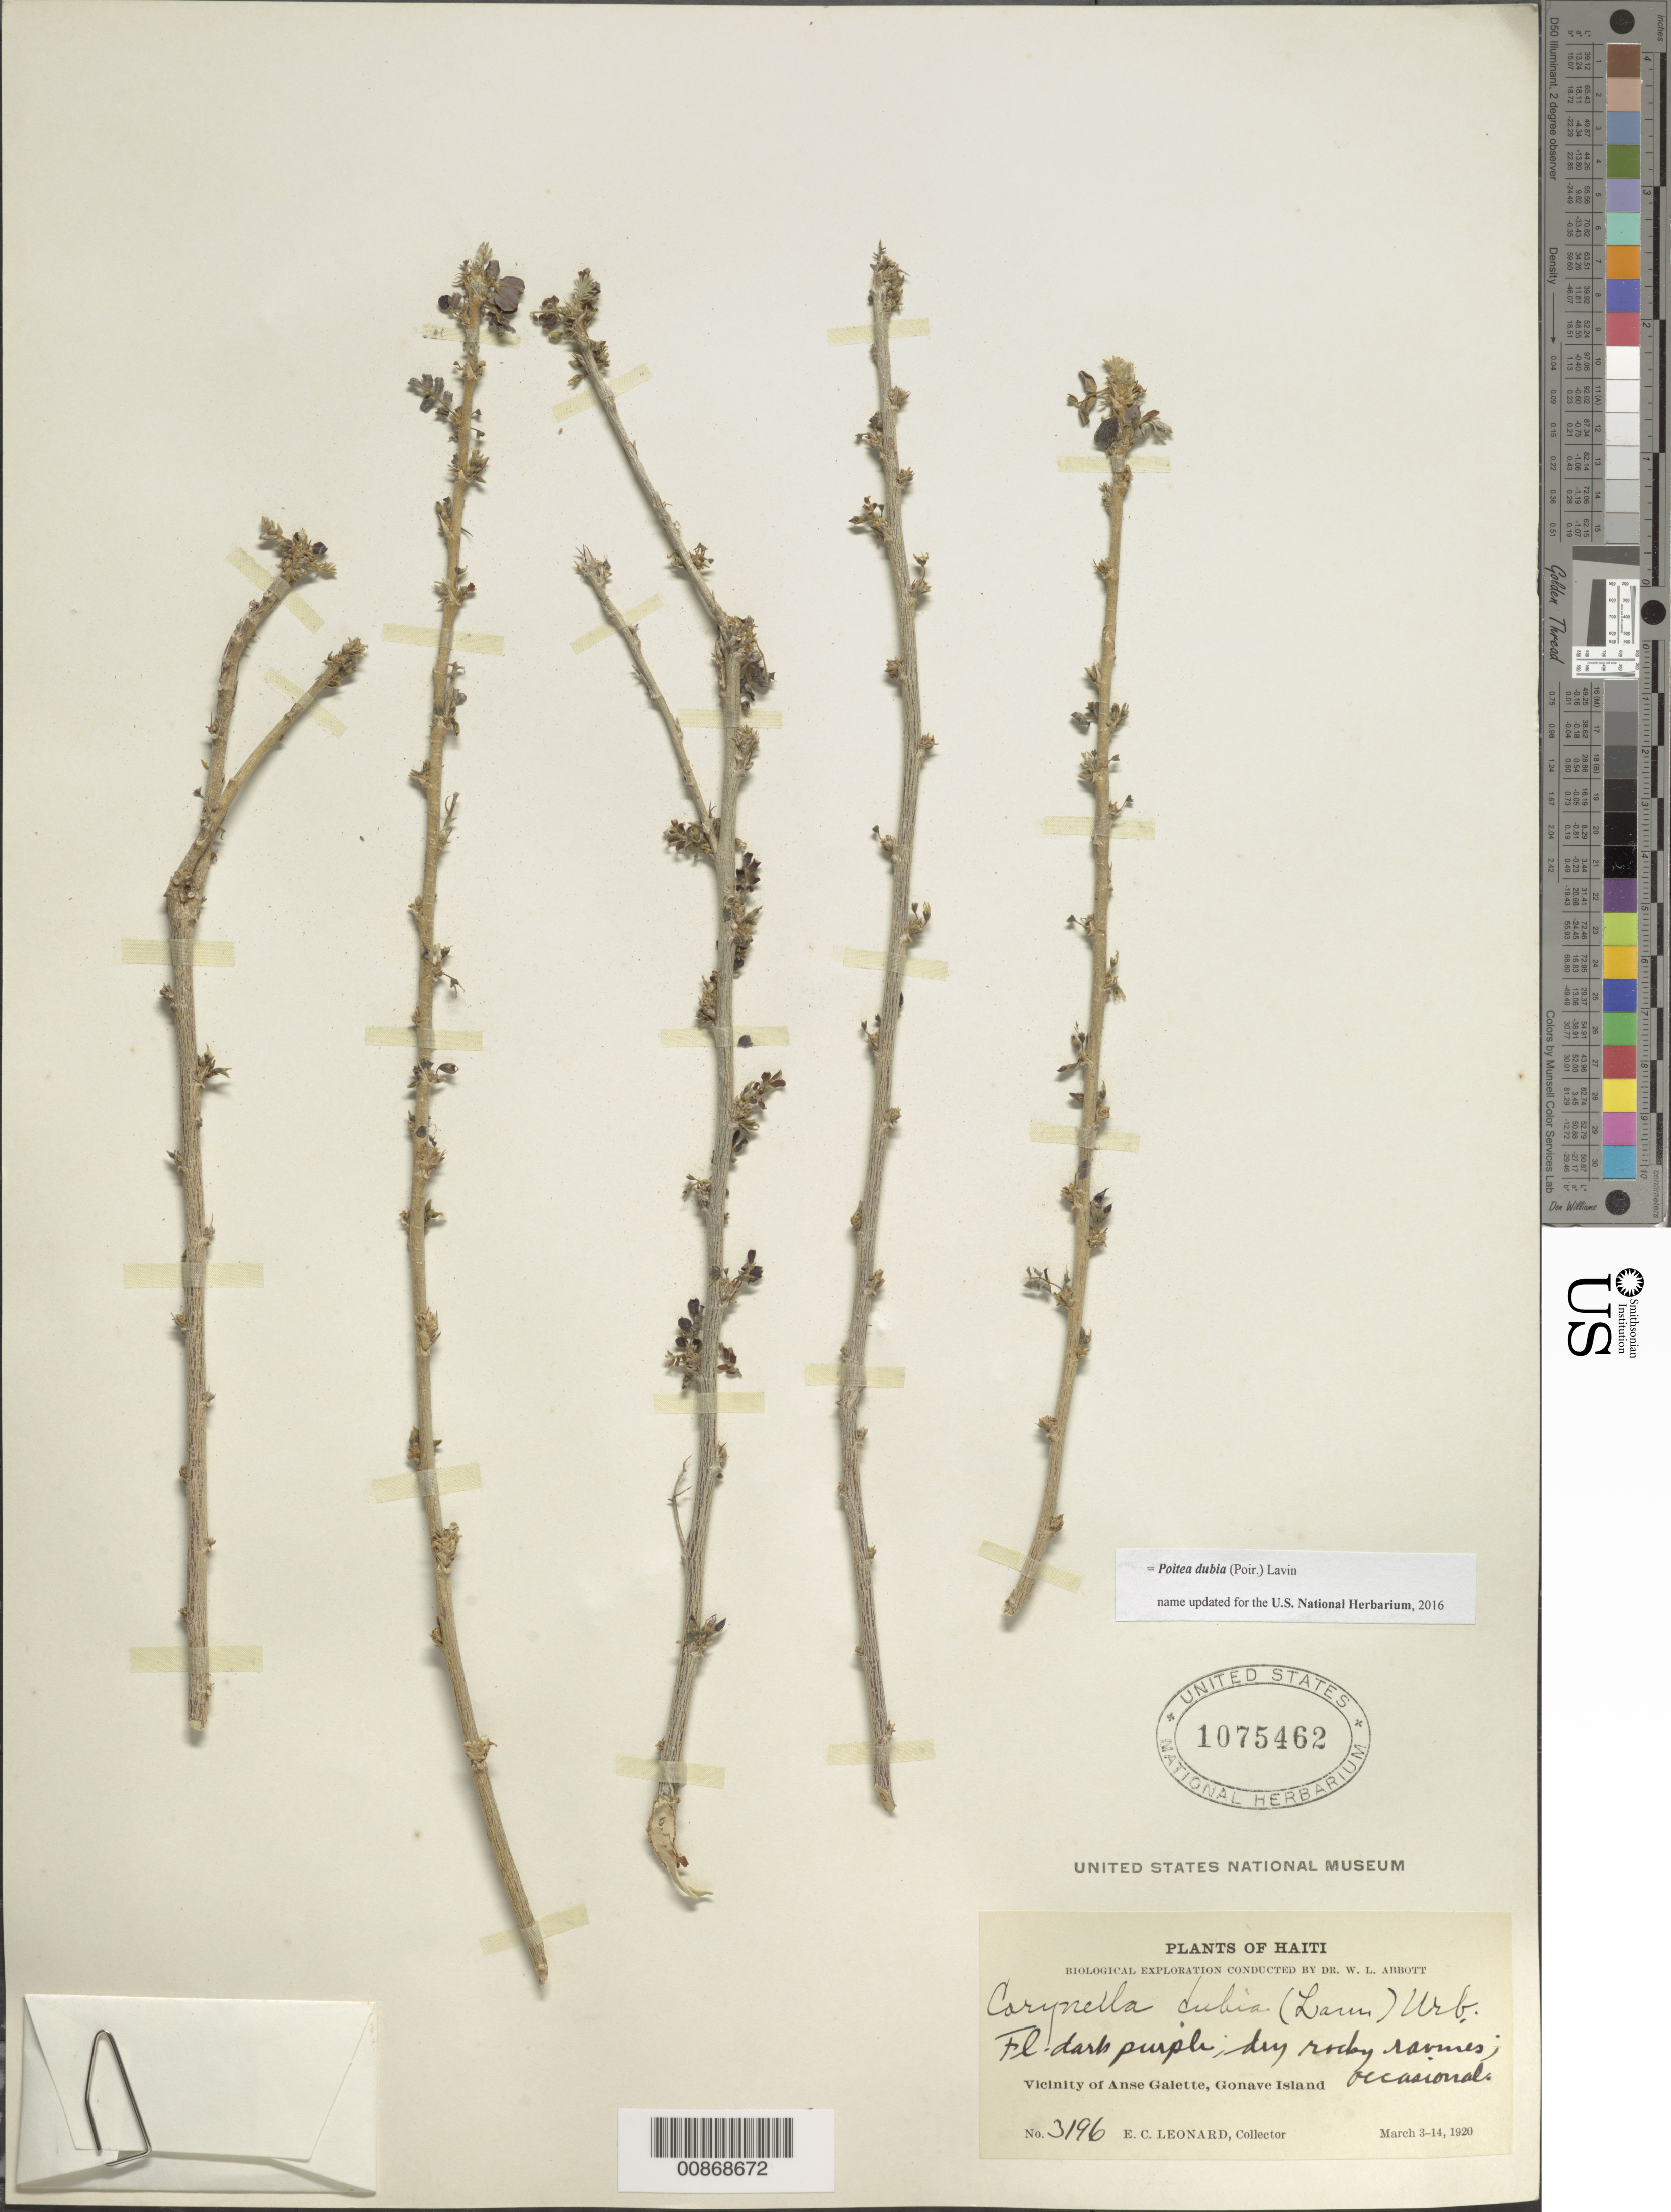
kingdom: Plantae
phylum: Tracheophyta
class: Magnoliopsida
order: Fabales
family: Fabaceae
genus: Poitea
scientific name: Poitea dubia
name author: (Poir.) Lavin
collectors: E. C. Leonard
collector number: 3196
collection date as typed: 03 Mar 1920 to 14 Mar 1920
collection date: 1920-03-03/1920-03-14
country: Haiti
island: Île de la Gonâve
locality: Vicinity of Anse Galette, Gonave Island.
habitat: Dry rocky ravines.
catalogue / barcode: US 1075462